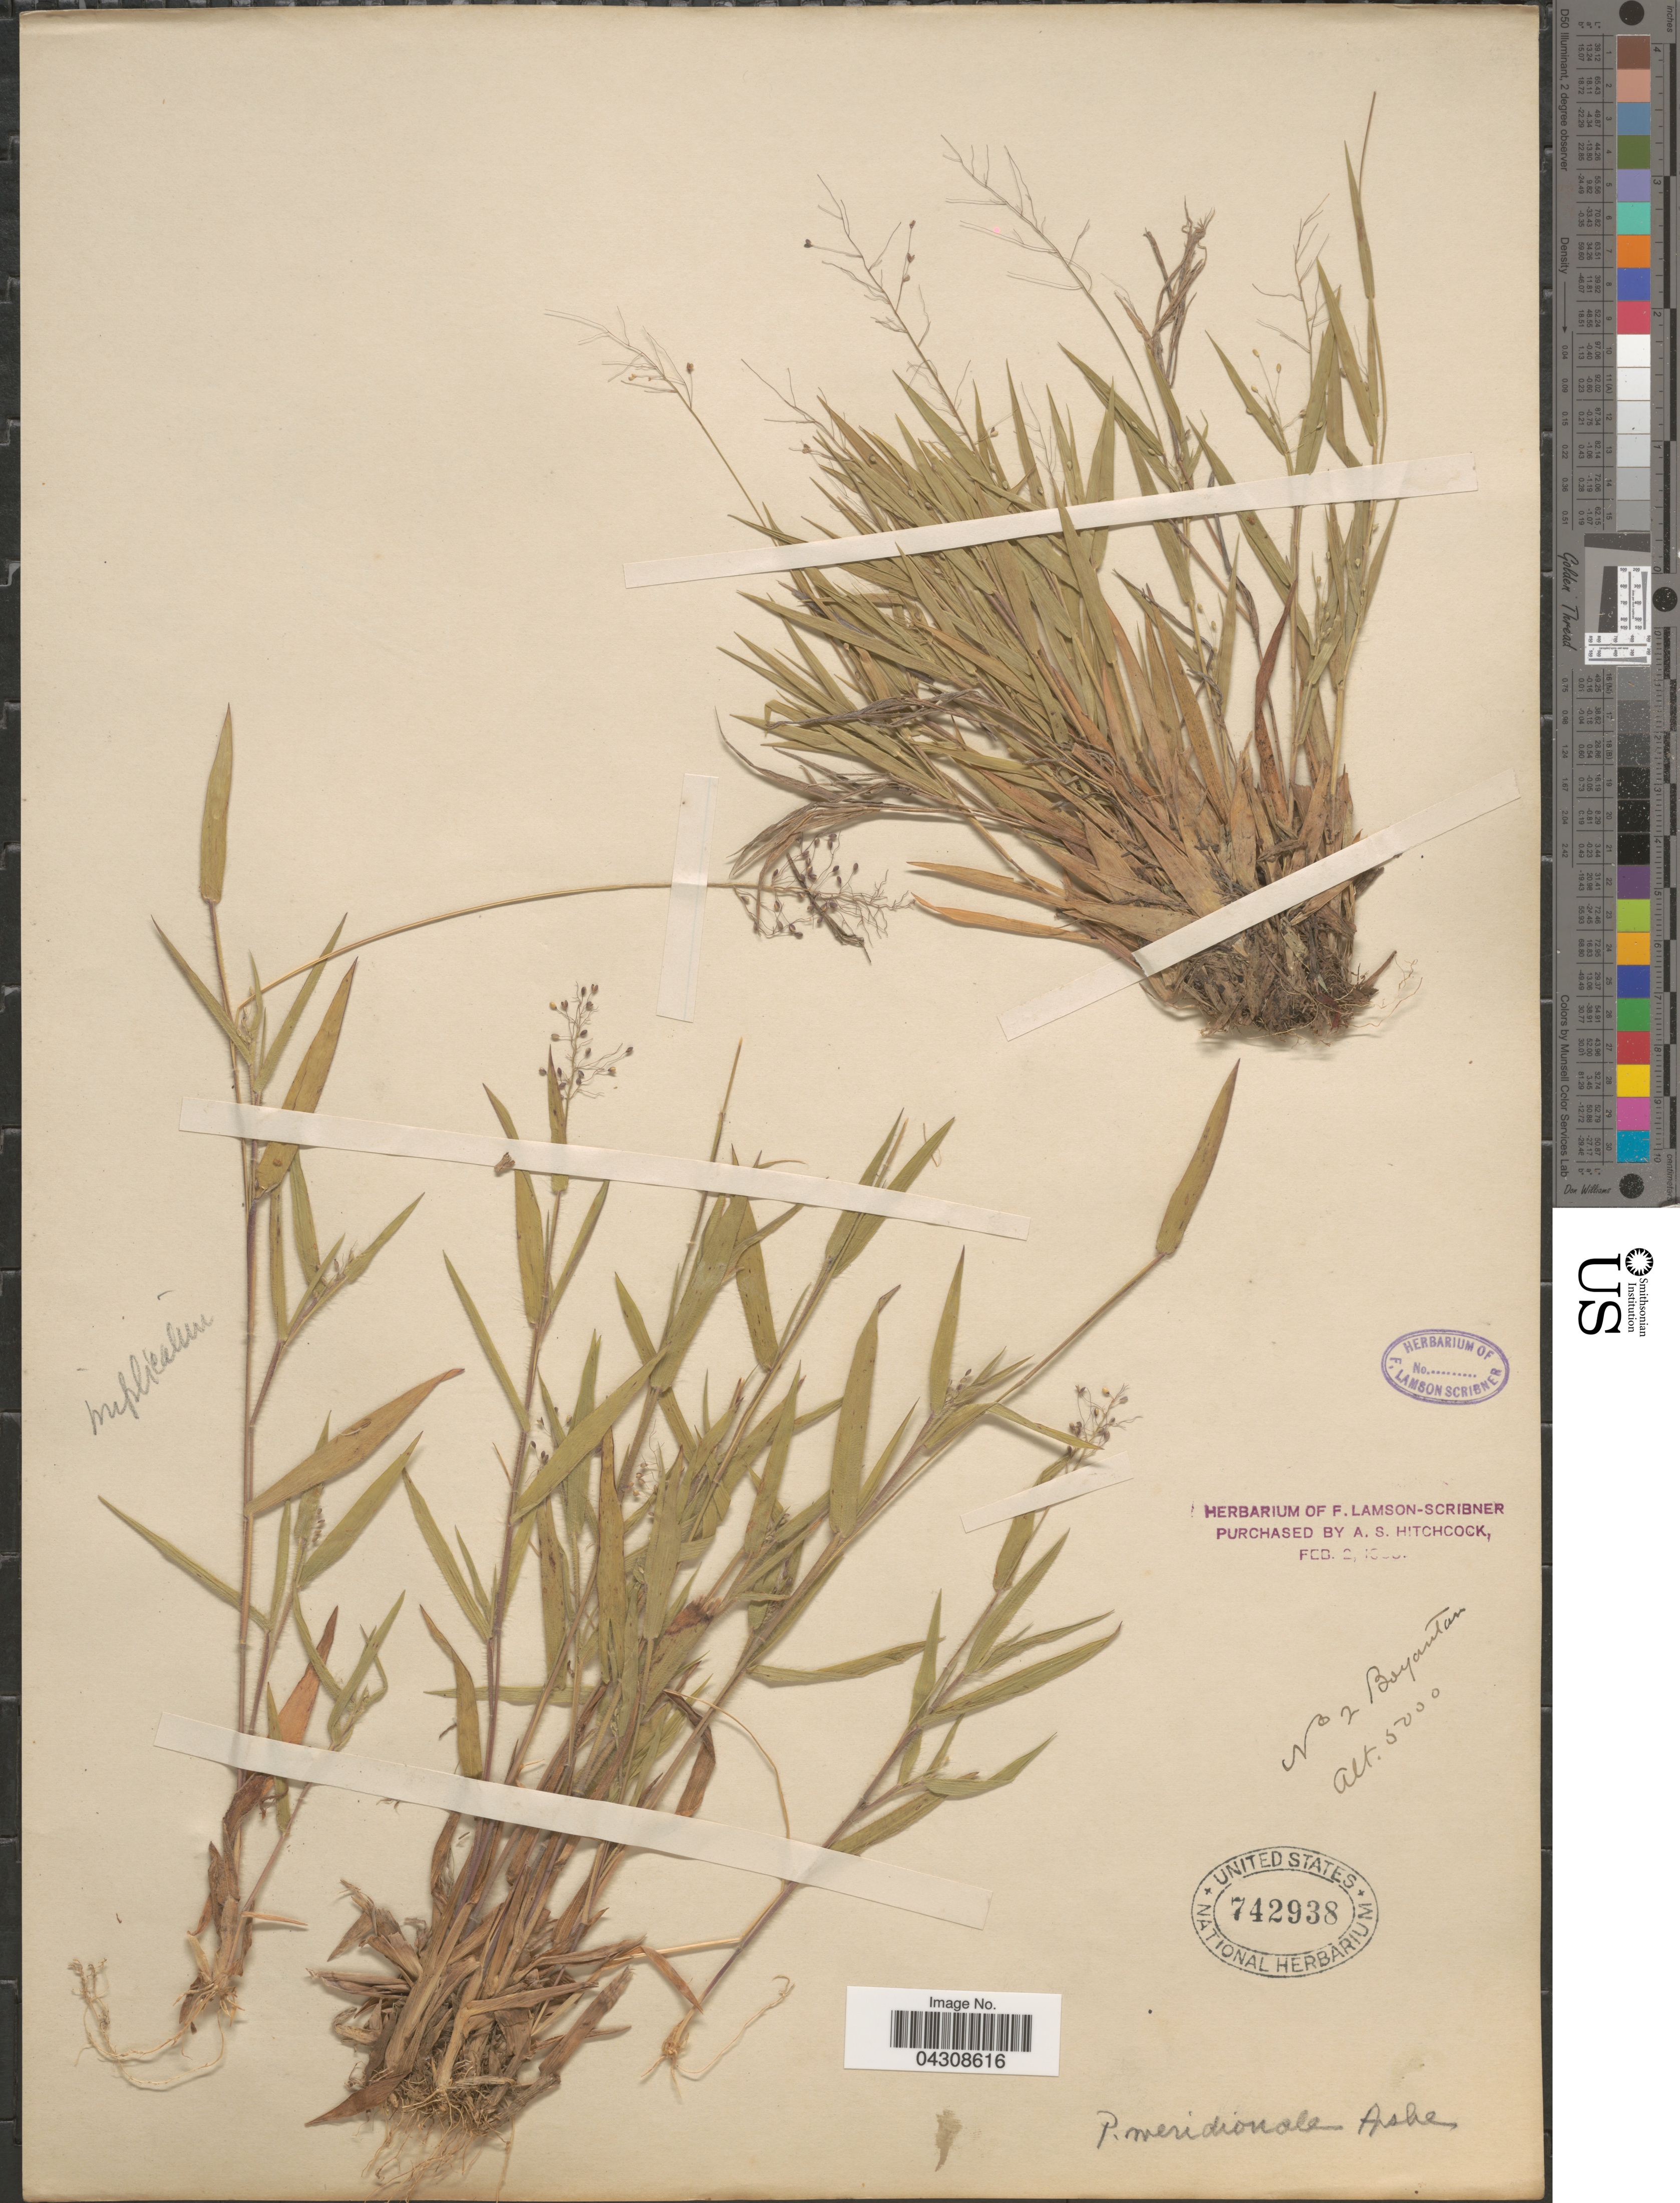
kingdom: Plantae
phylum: Tracheophyta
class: Liliopsida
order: Poales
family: Poaceae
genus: Dichanthelium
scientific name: Dichanthelium acuminatum var. acuminatum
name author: (Sw.) Gould & C.A. Clark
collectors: ex herb. F. Lamson Scribner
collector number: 2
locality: Boyantan.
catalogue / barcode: US 742938